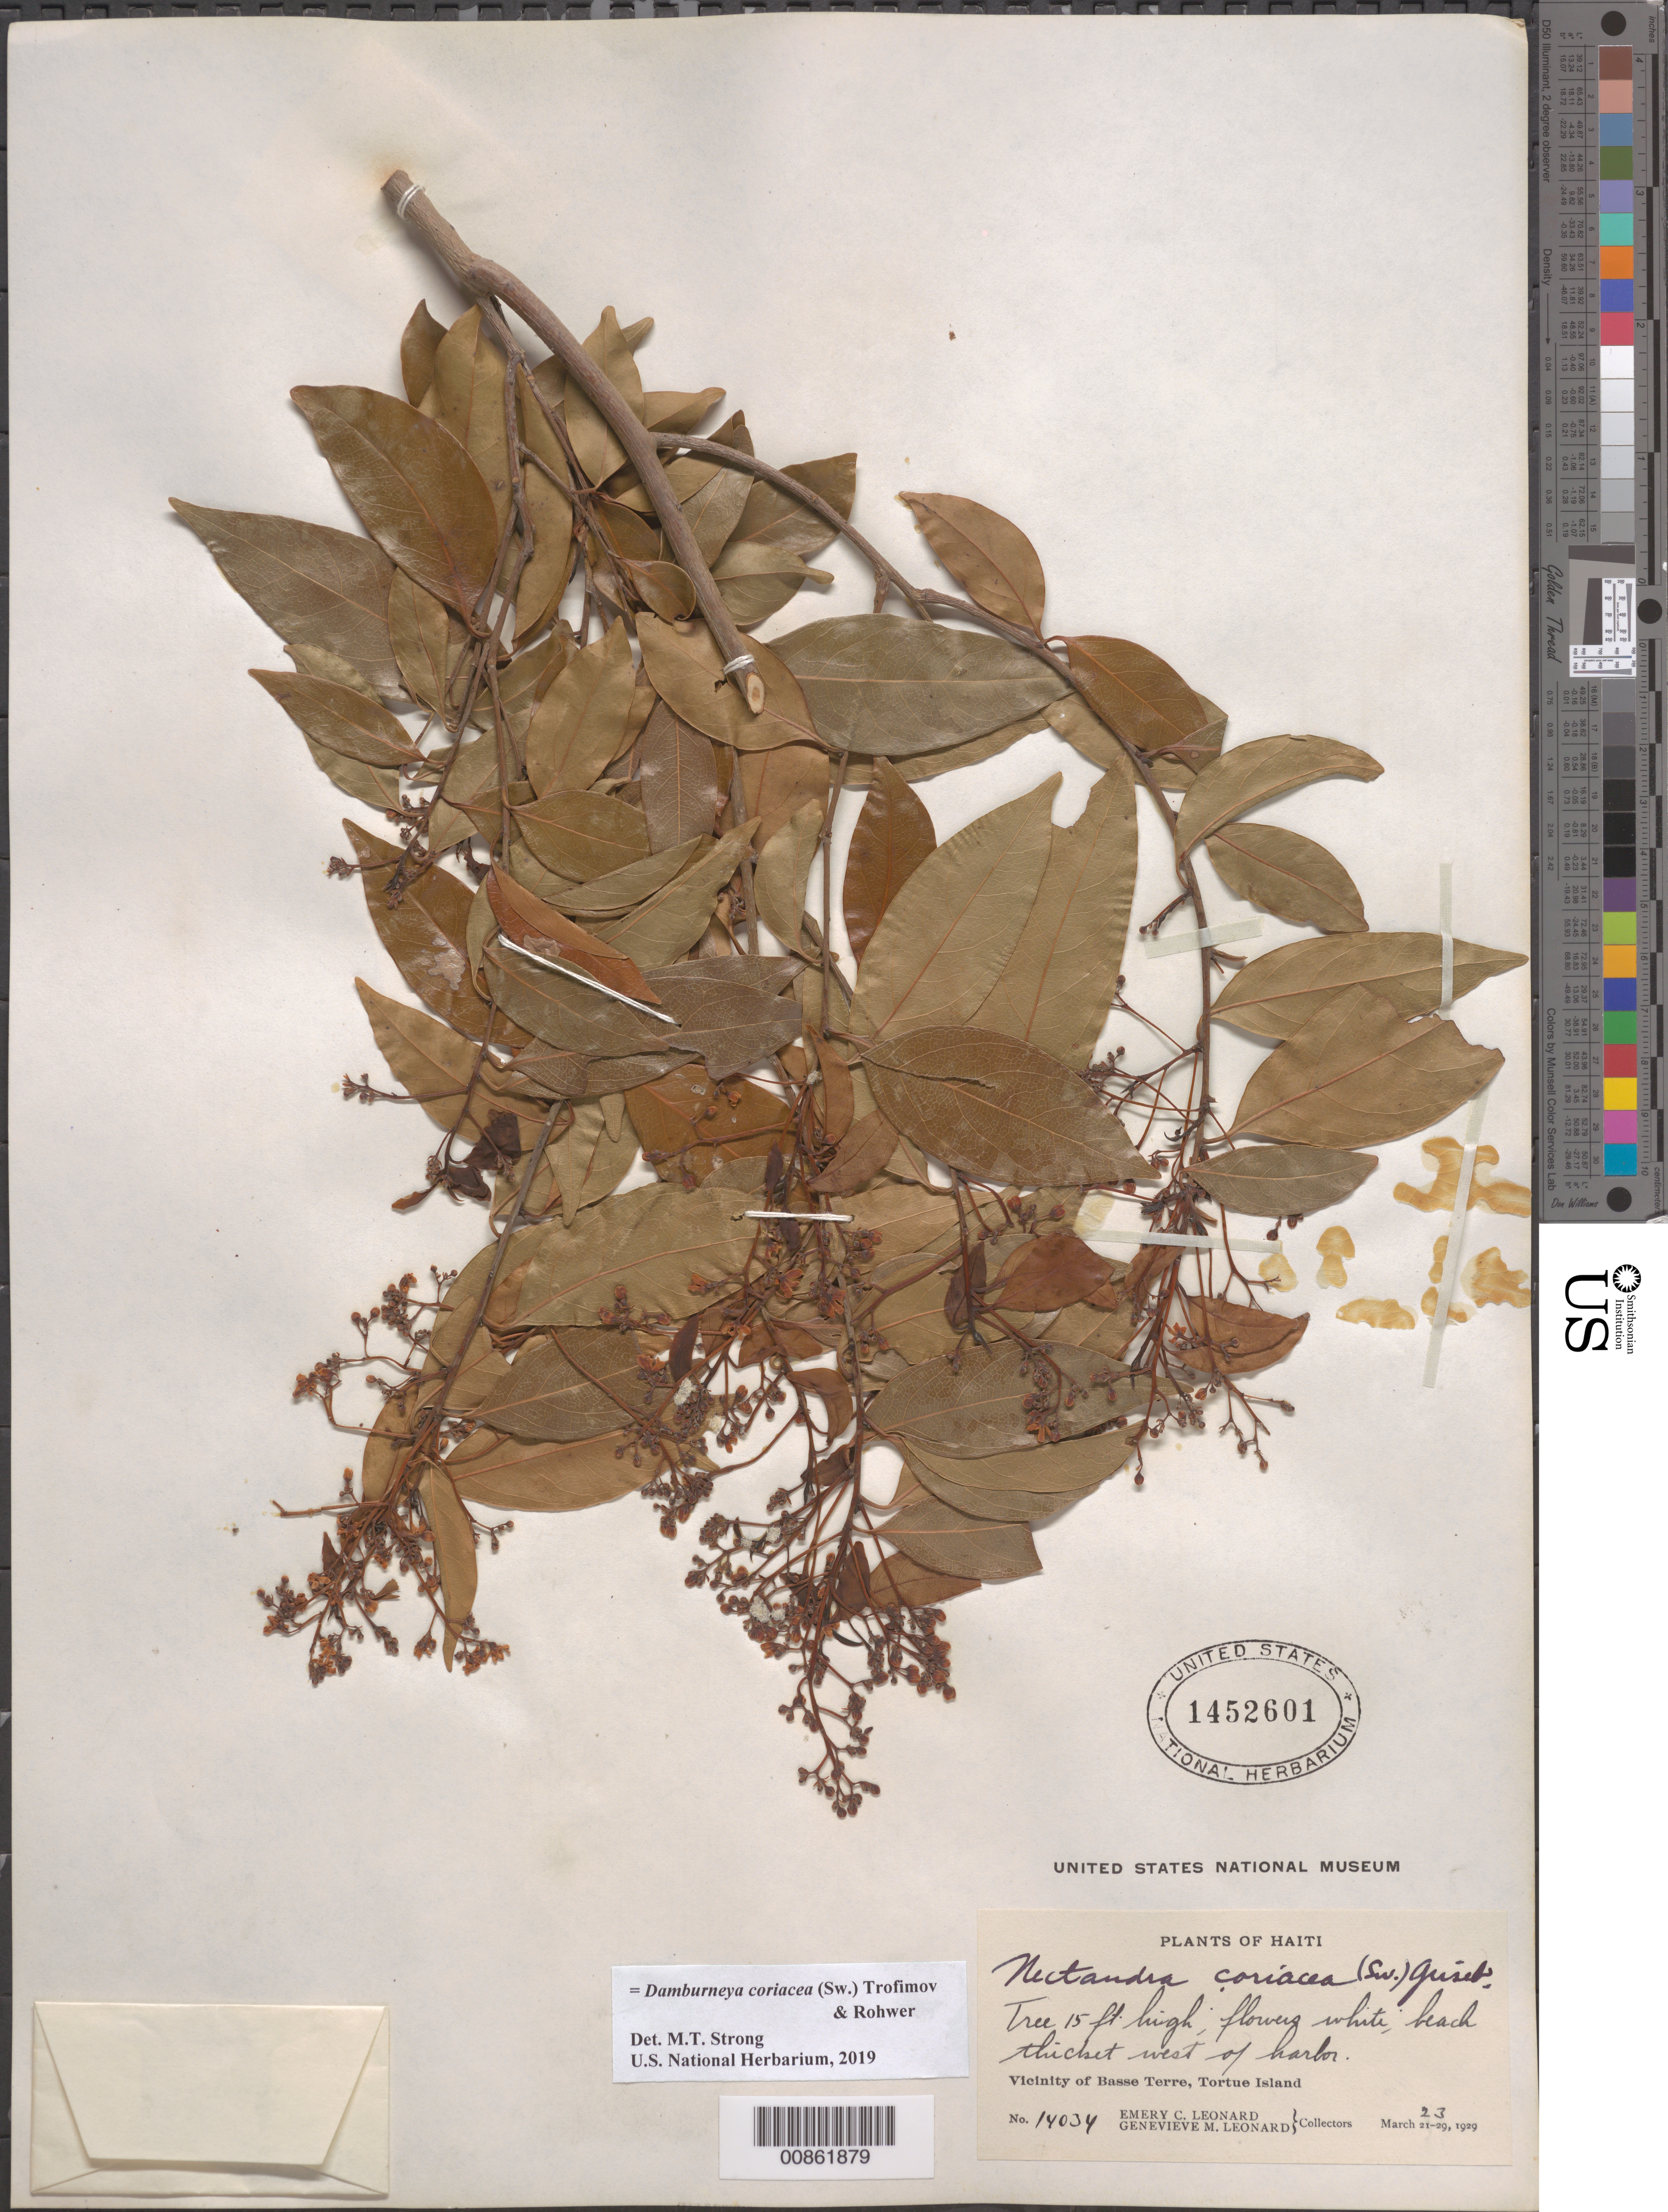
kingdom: Plantae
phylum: Tracheophyta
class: Magnoliopsida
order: Laurales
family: Lauraceae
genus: Damburneya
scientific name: Damburneya coriacea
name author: (Sw.) Trofimov & Rohwer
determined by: Strong, M. T., (US), Smithsonian Institution - National Museum of Natural History (UNITED STATES)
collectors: E. C. Leonard & G. M. Leonard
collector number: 14034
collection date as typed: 23 Mar 1929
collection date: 1929-03-23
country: Haiti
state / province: Nord-Óuest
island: Île de la Tortue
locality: Vicinity of Basse Terre, Tortue Island. Beach thicket west of harbor.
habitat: Beach thicket.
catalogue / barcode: US 1452601